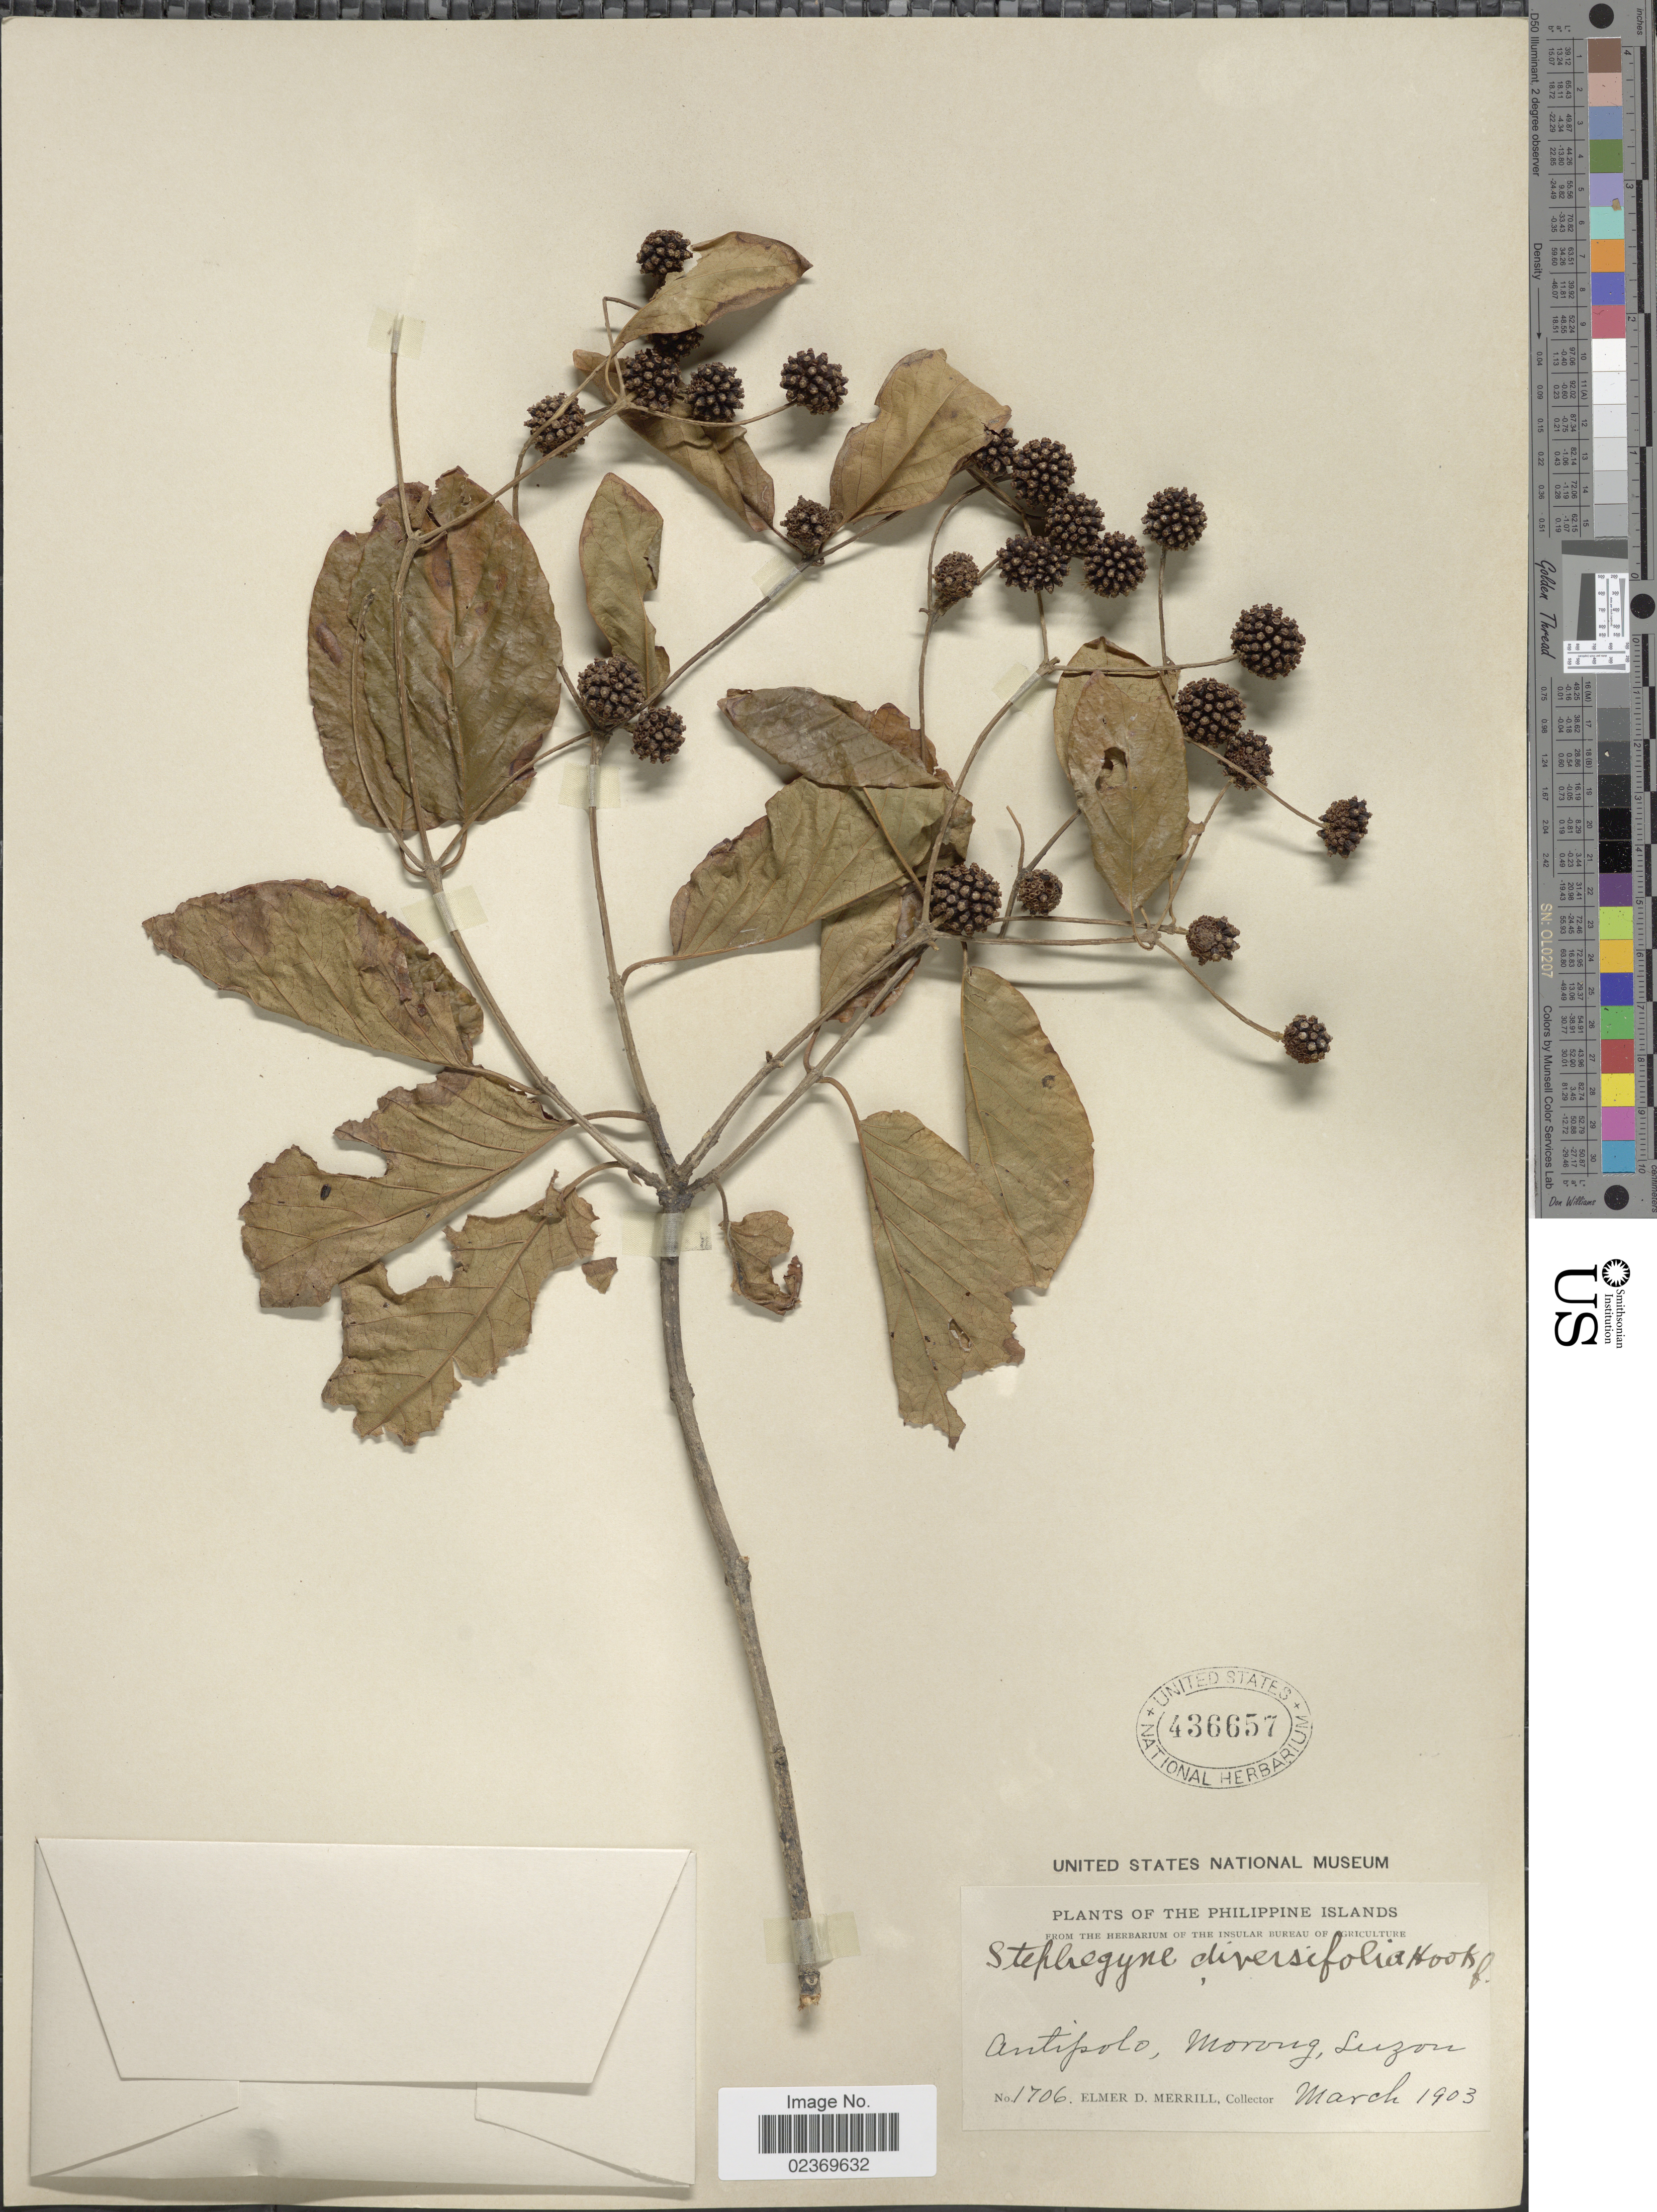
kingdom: Plantae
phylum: Tracheophyta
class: Magnoliopsida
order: Gentianales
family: Rubiaceae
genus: Mitragyna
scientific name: Mitragyna rotundifolia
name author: (Roxb.) Kuntze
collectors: E. D. Merrill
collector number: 1706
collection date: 1903-03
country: Philippines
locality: Antipolo, Morong, Luzon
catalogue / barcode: US 436657